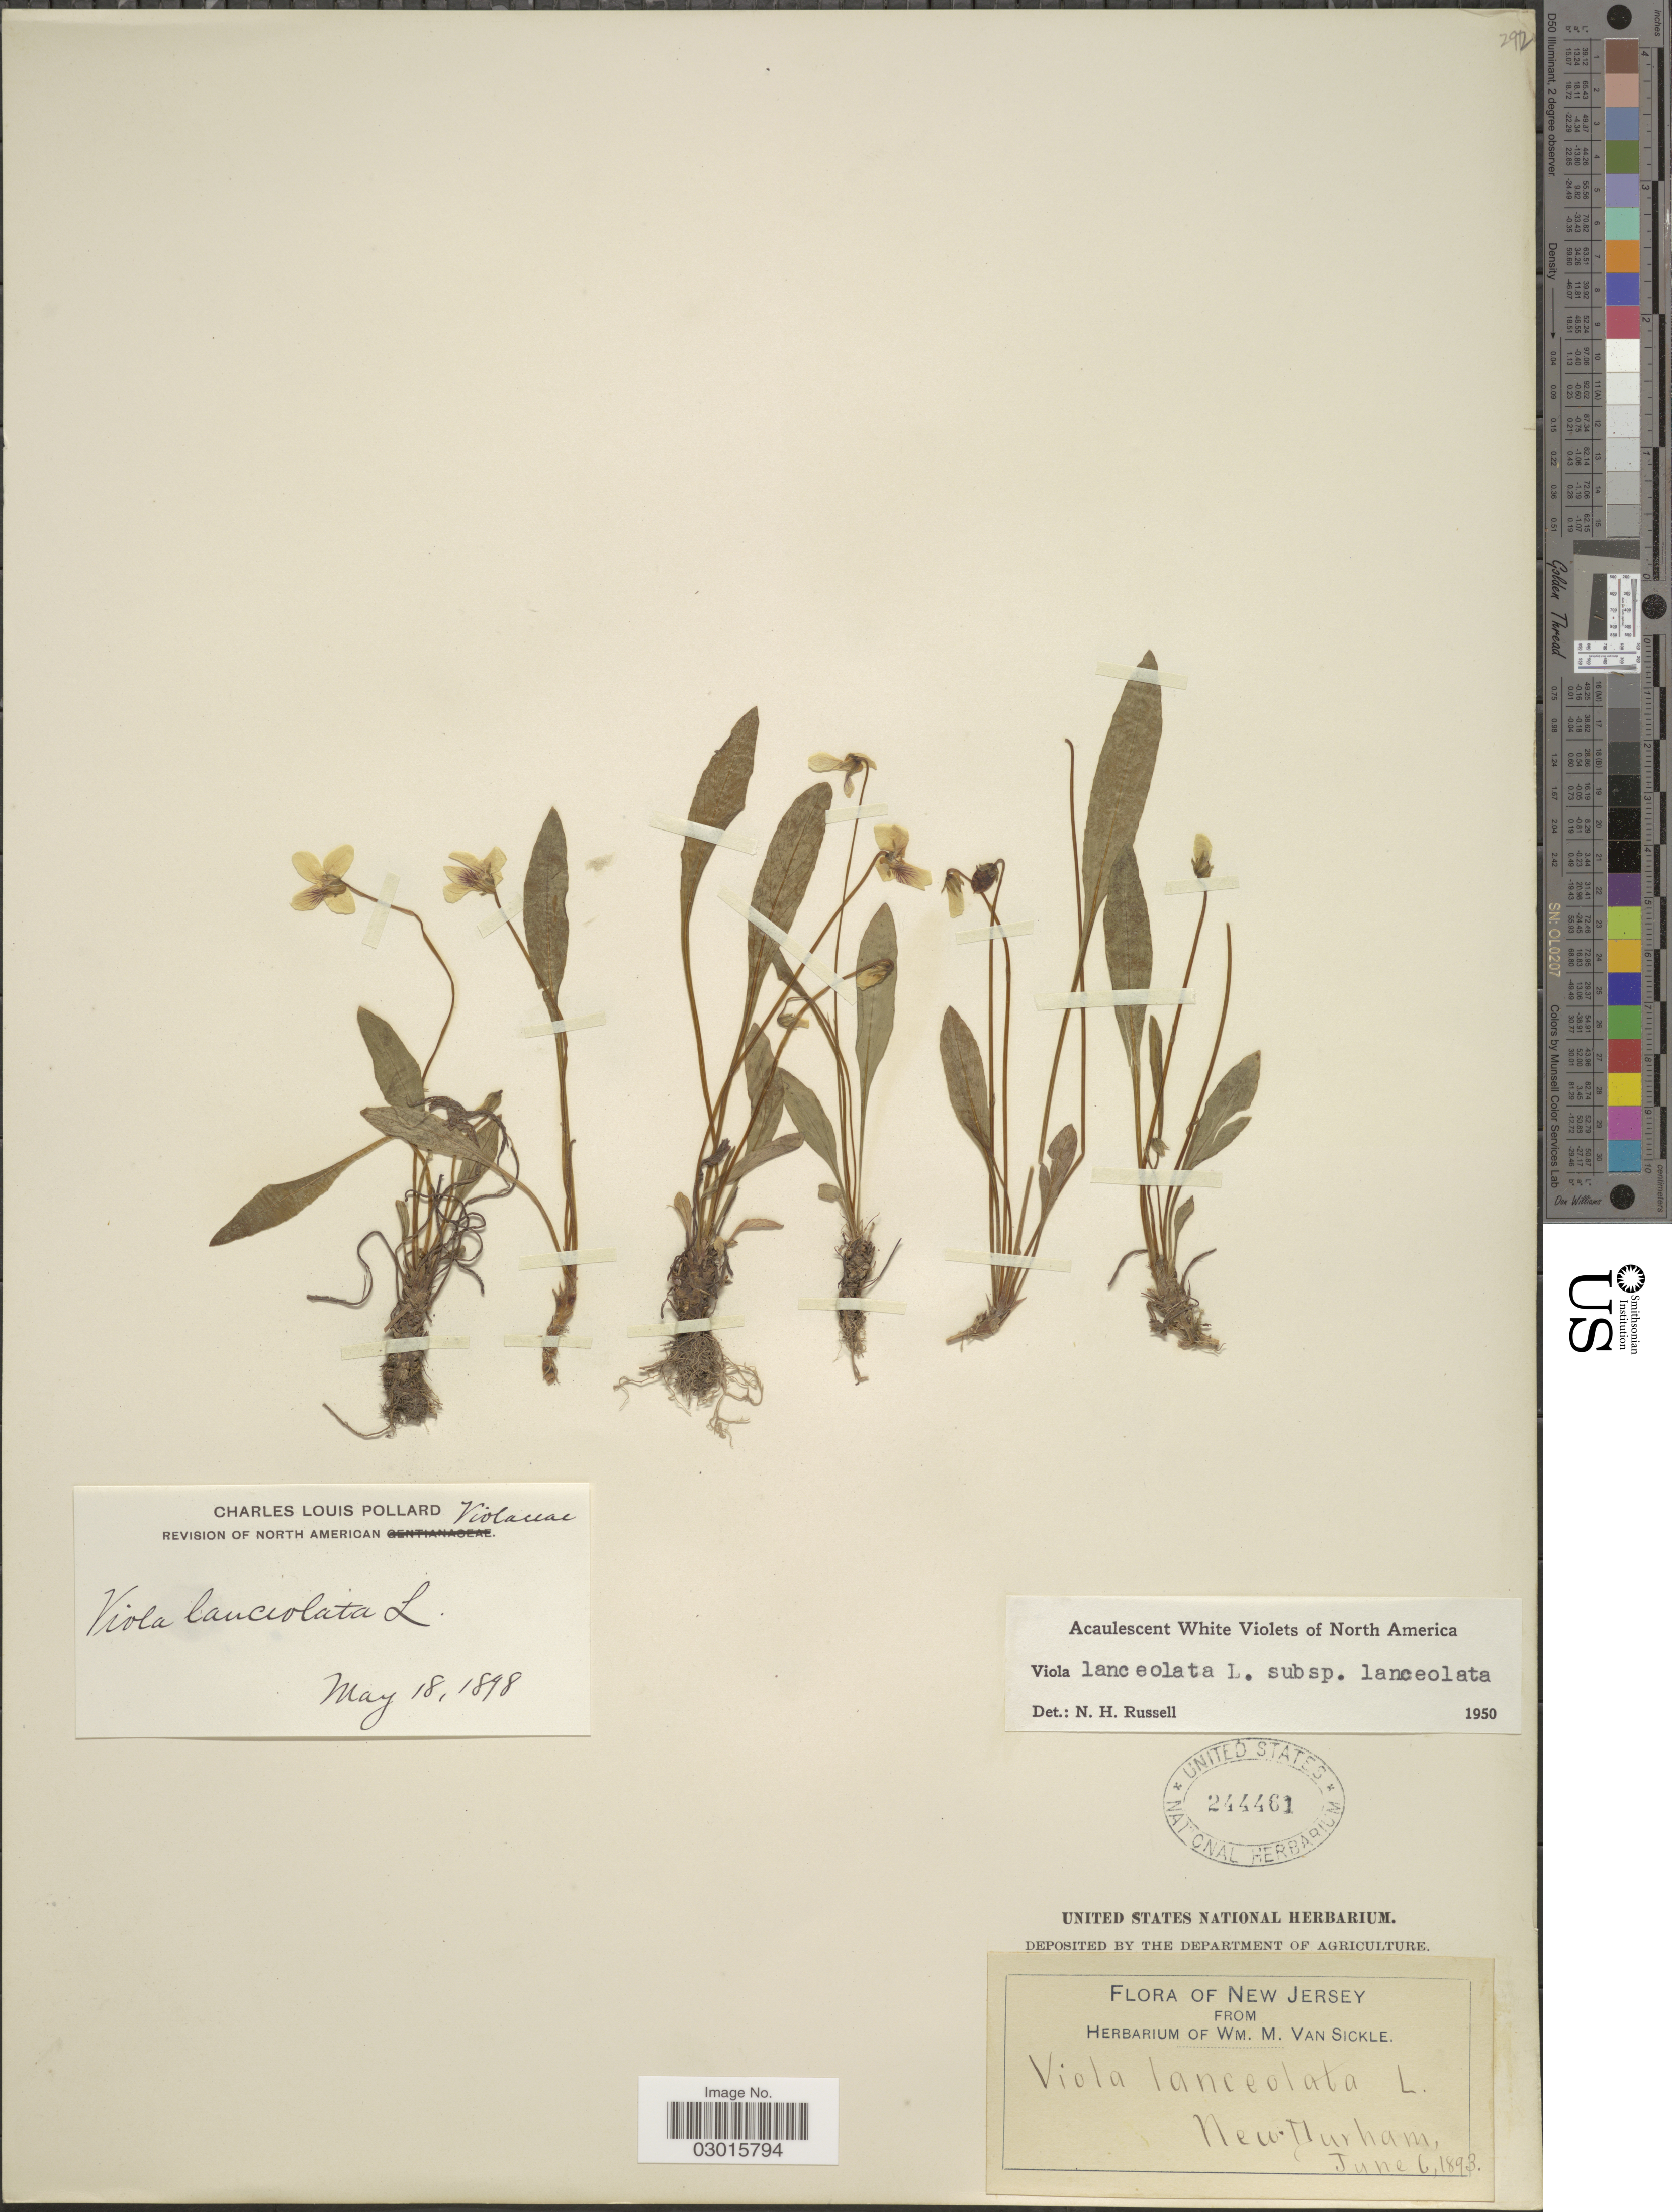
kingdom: Plantae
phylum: Tracheophyta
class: Magnoliopsida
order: Malpighiales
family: Violaceae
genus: Viola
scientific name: Viola lanceolata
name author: L.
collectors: ex herb. Wm. M. Van Sickle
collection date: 1893-06-06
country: United States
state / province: New Jersey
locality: New Durham.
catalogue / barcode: US 244461